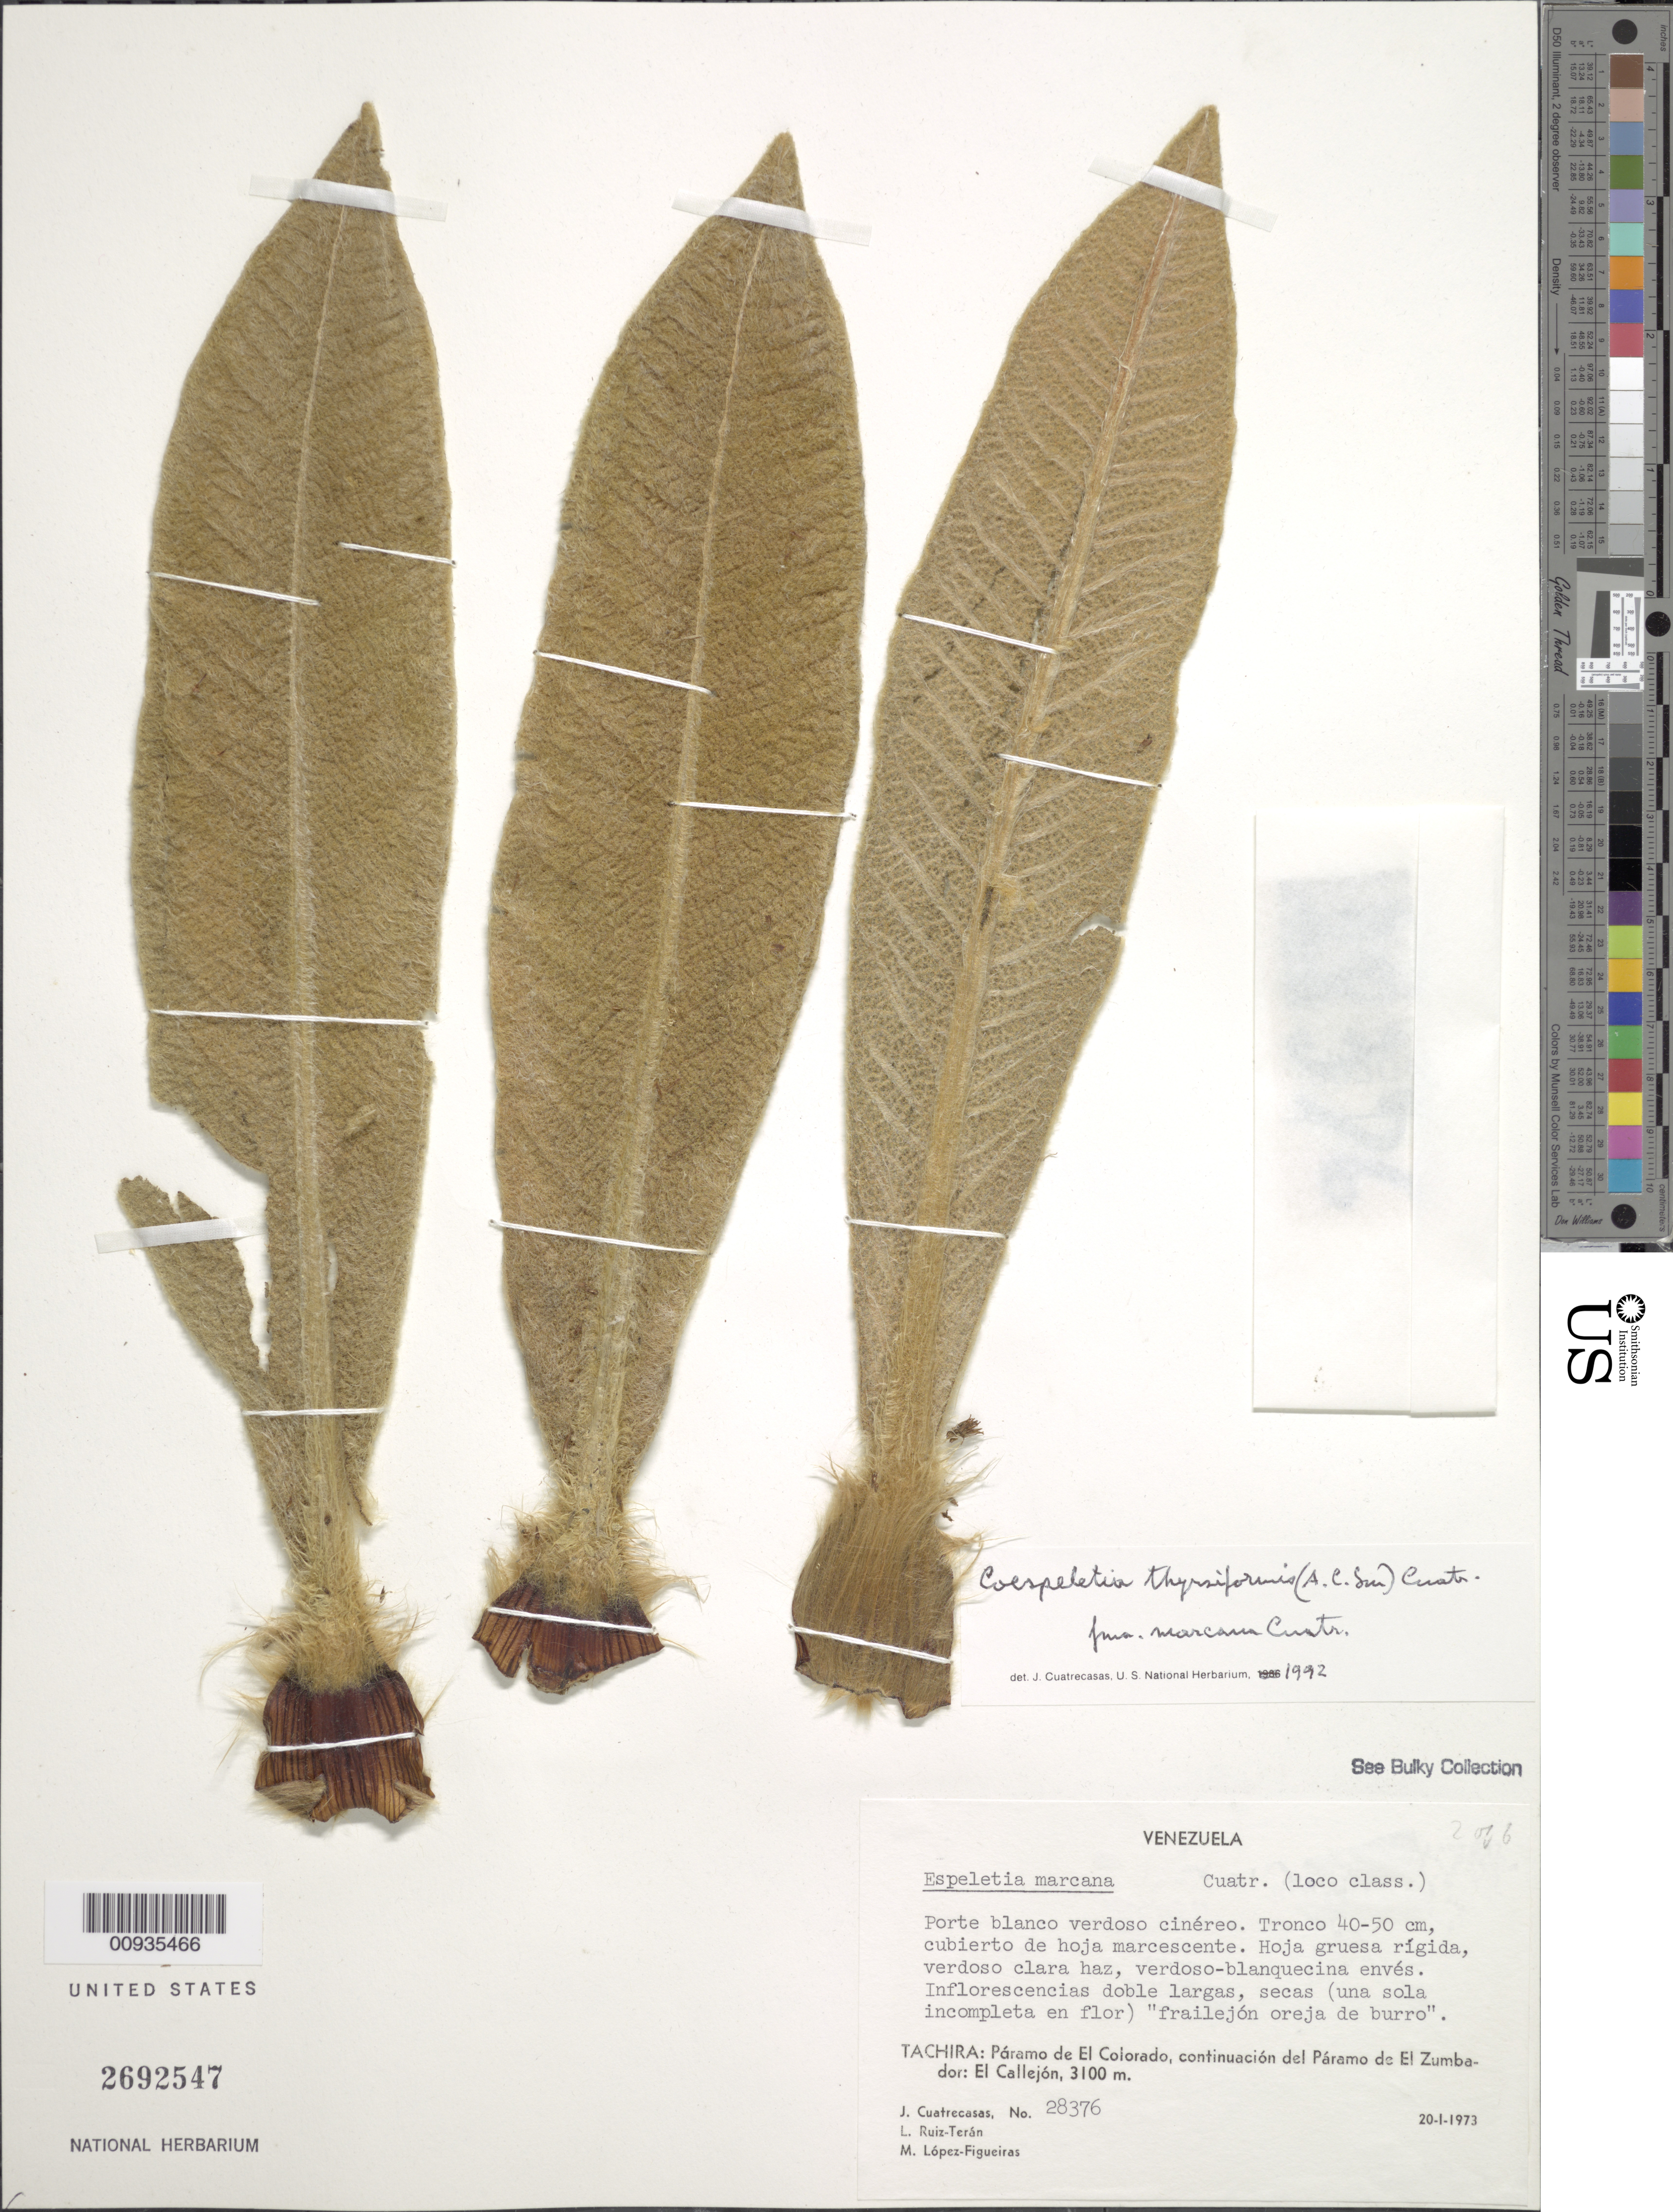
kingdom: Plantae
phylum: Tracheophyta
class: Magnoliopsida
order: Asterales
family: Asteraceae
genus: Coespeletia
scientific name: Coespeletia thyrsiformis f. marcana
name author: (A.C. Sm.) Cuatrec.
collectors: J. Cuatrecasas, L. E. Ruíz-Terán & M. López Figueiras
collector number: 28376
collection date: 1973-01-20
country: Venezuela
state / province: Tachira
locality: Paramo de El Colorado, continuacion del Paramo de El Zumbador: El Callejon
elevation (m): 3100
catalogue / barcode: US 2692547